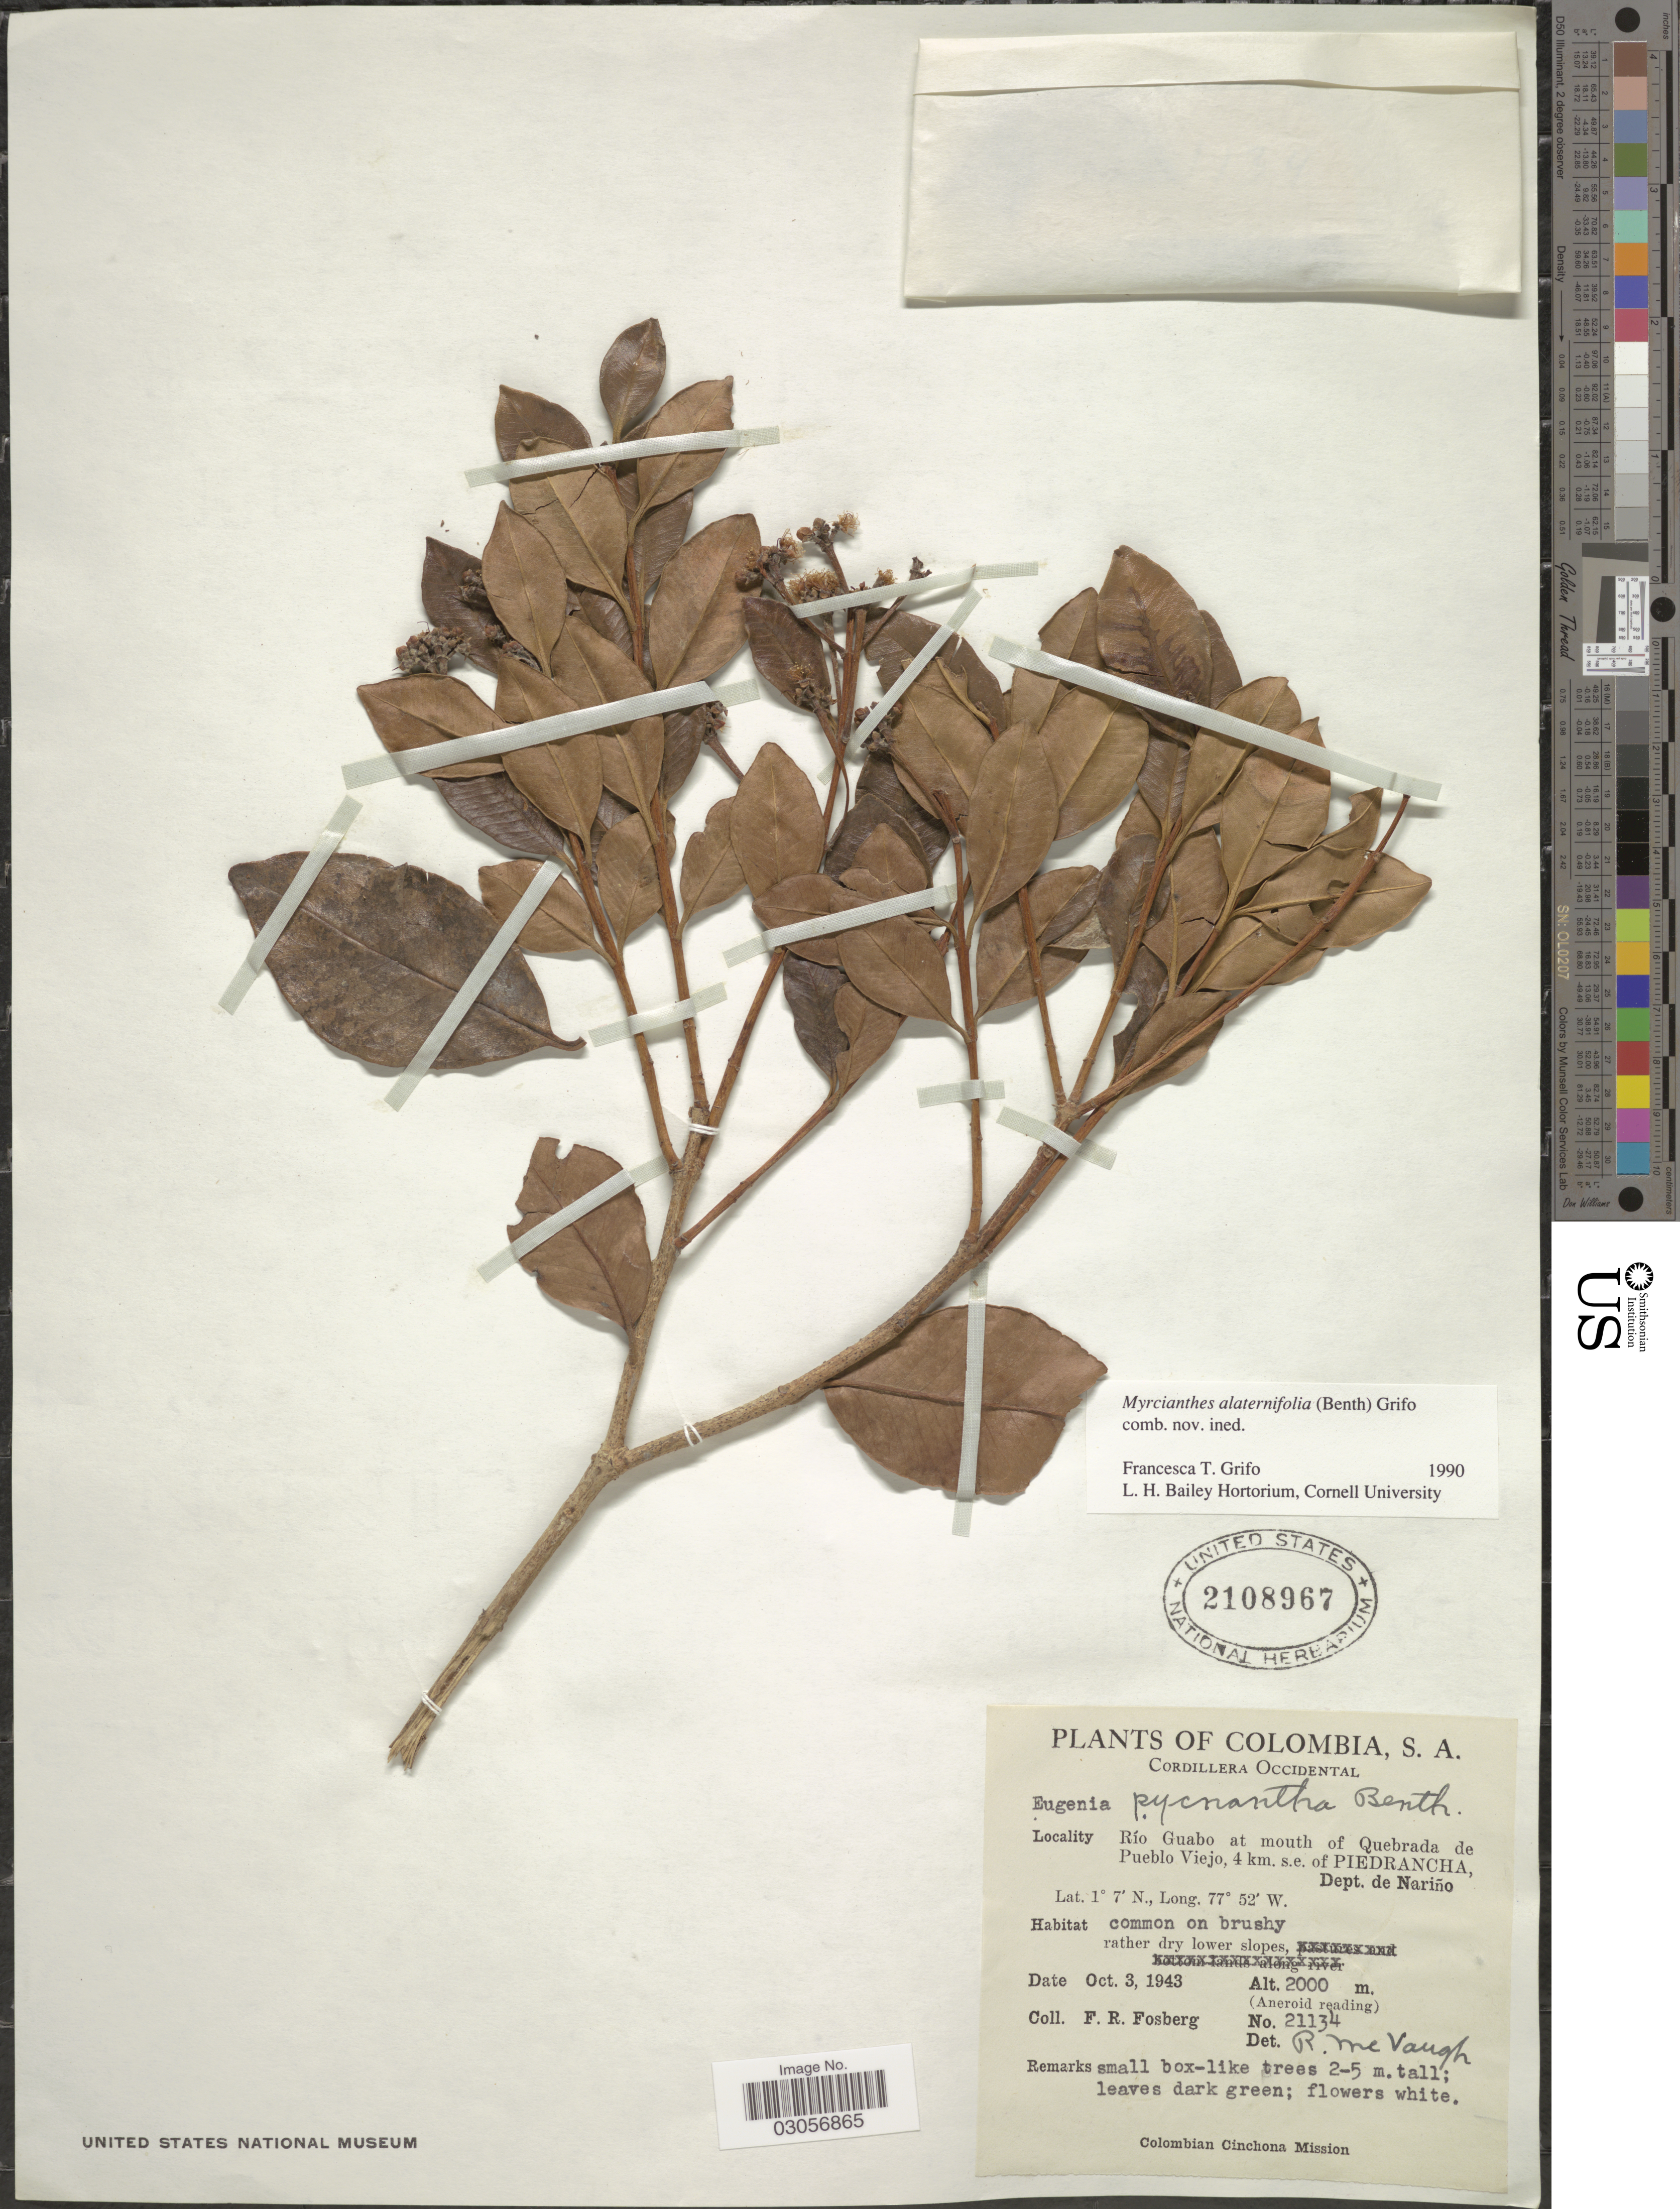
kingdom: Plantae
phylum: Tracheophyta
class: Magnoliopsida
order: Myrtales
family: Myrtaceae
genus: Myrcianthes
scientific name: Myrcianthes alaternifolia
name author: Grifo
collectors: F. R. Fosberg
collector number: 21134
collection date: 1943-10-03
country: Colombia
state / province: Nariño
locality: Cordillera Occidental, Río Guabo at mouth of Quebrada de Pueblo Viejo, 4 km. s.e. of Piedrancha, Dept. de Nariño.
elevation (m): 2000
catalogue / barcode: US 2108967